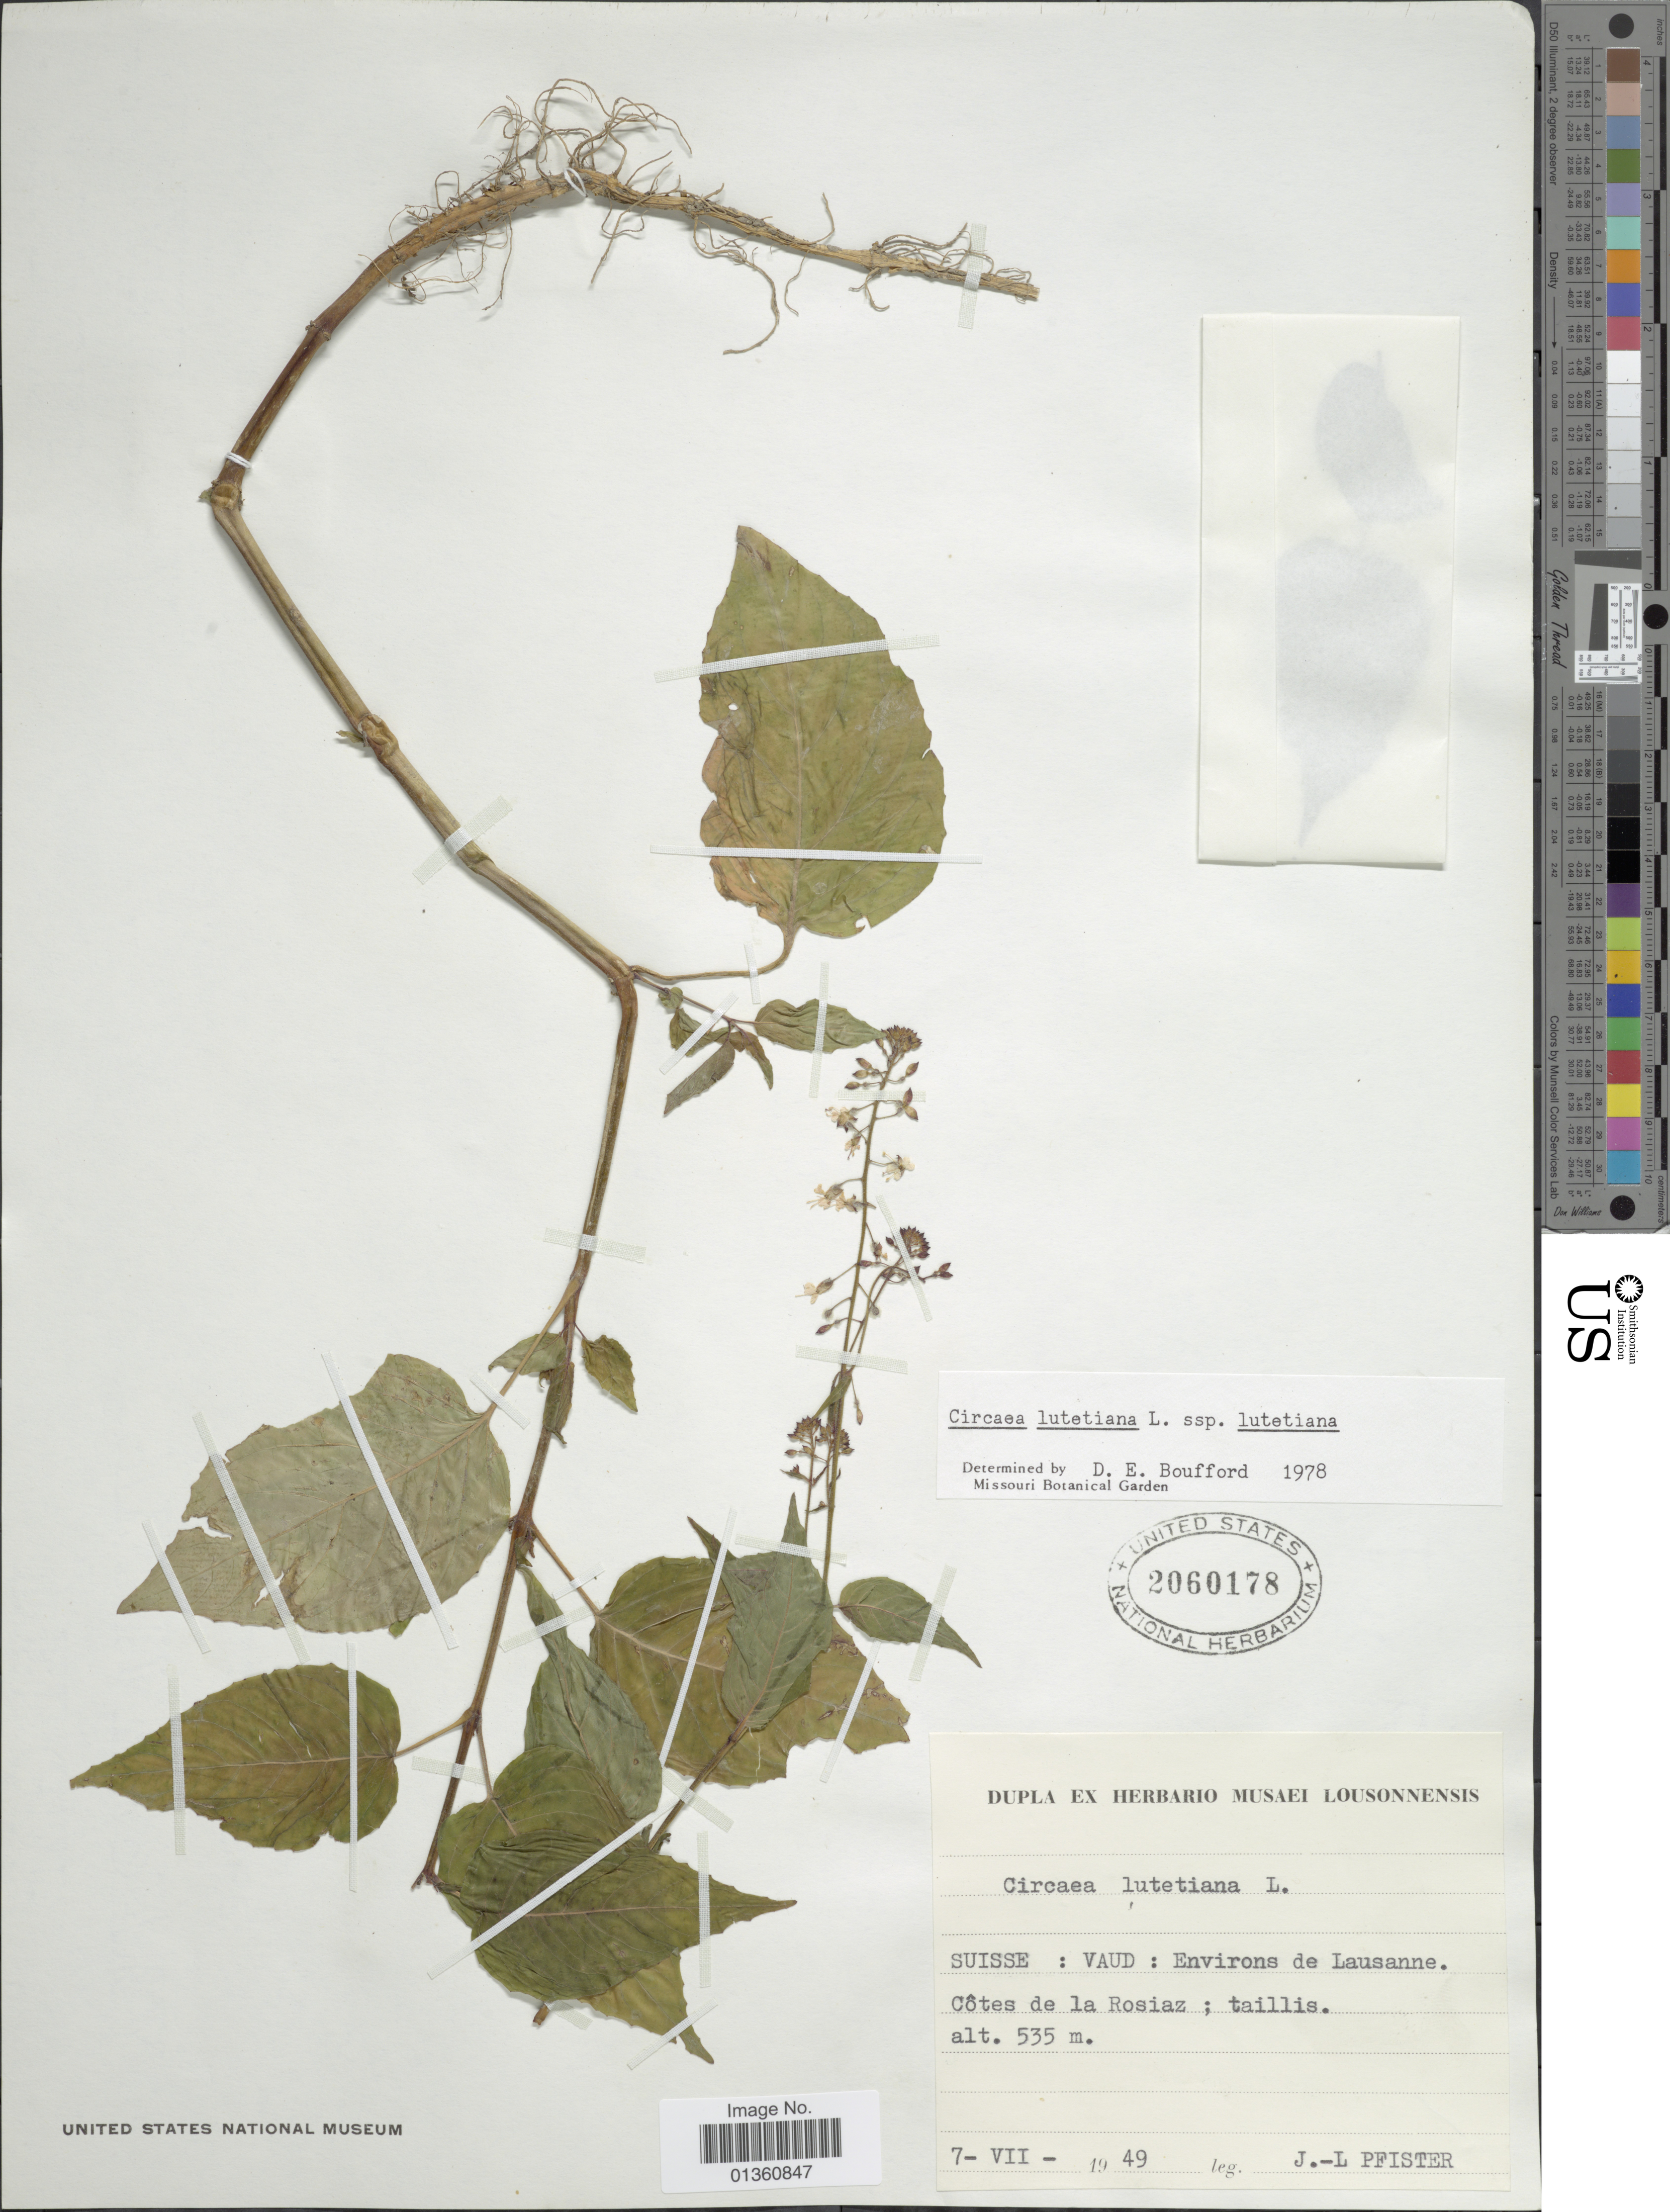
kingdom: Plantae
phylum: Tracheophyta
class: Magnoliopsida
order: Myrtales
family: Onagraceae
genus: Circaea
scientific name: Circaea lutetiana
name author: L.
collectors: J. Pfister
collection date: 1949-07-07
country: Switzerland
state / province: Vaud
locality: Suisse: Environs de Lausanne. Côtes de la Rosiaz; taillis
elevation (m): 535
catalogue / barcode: US 2060178